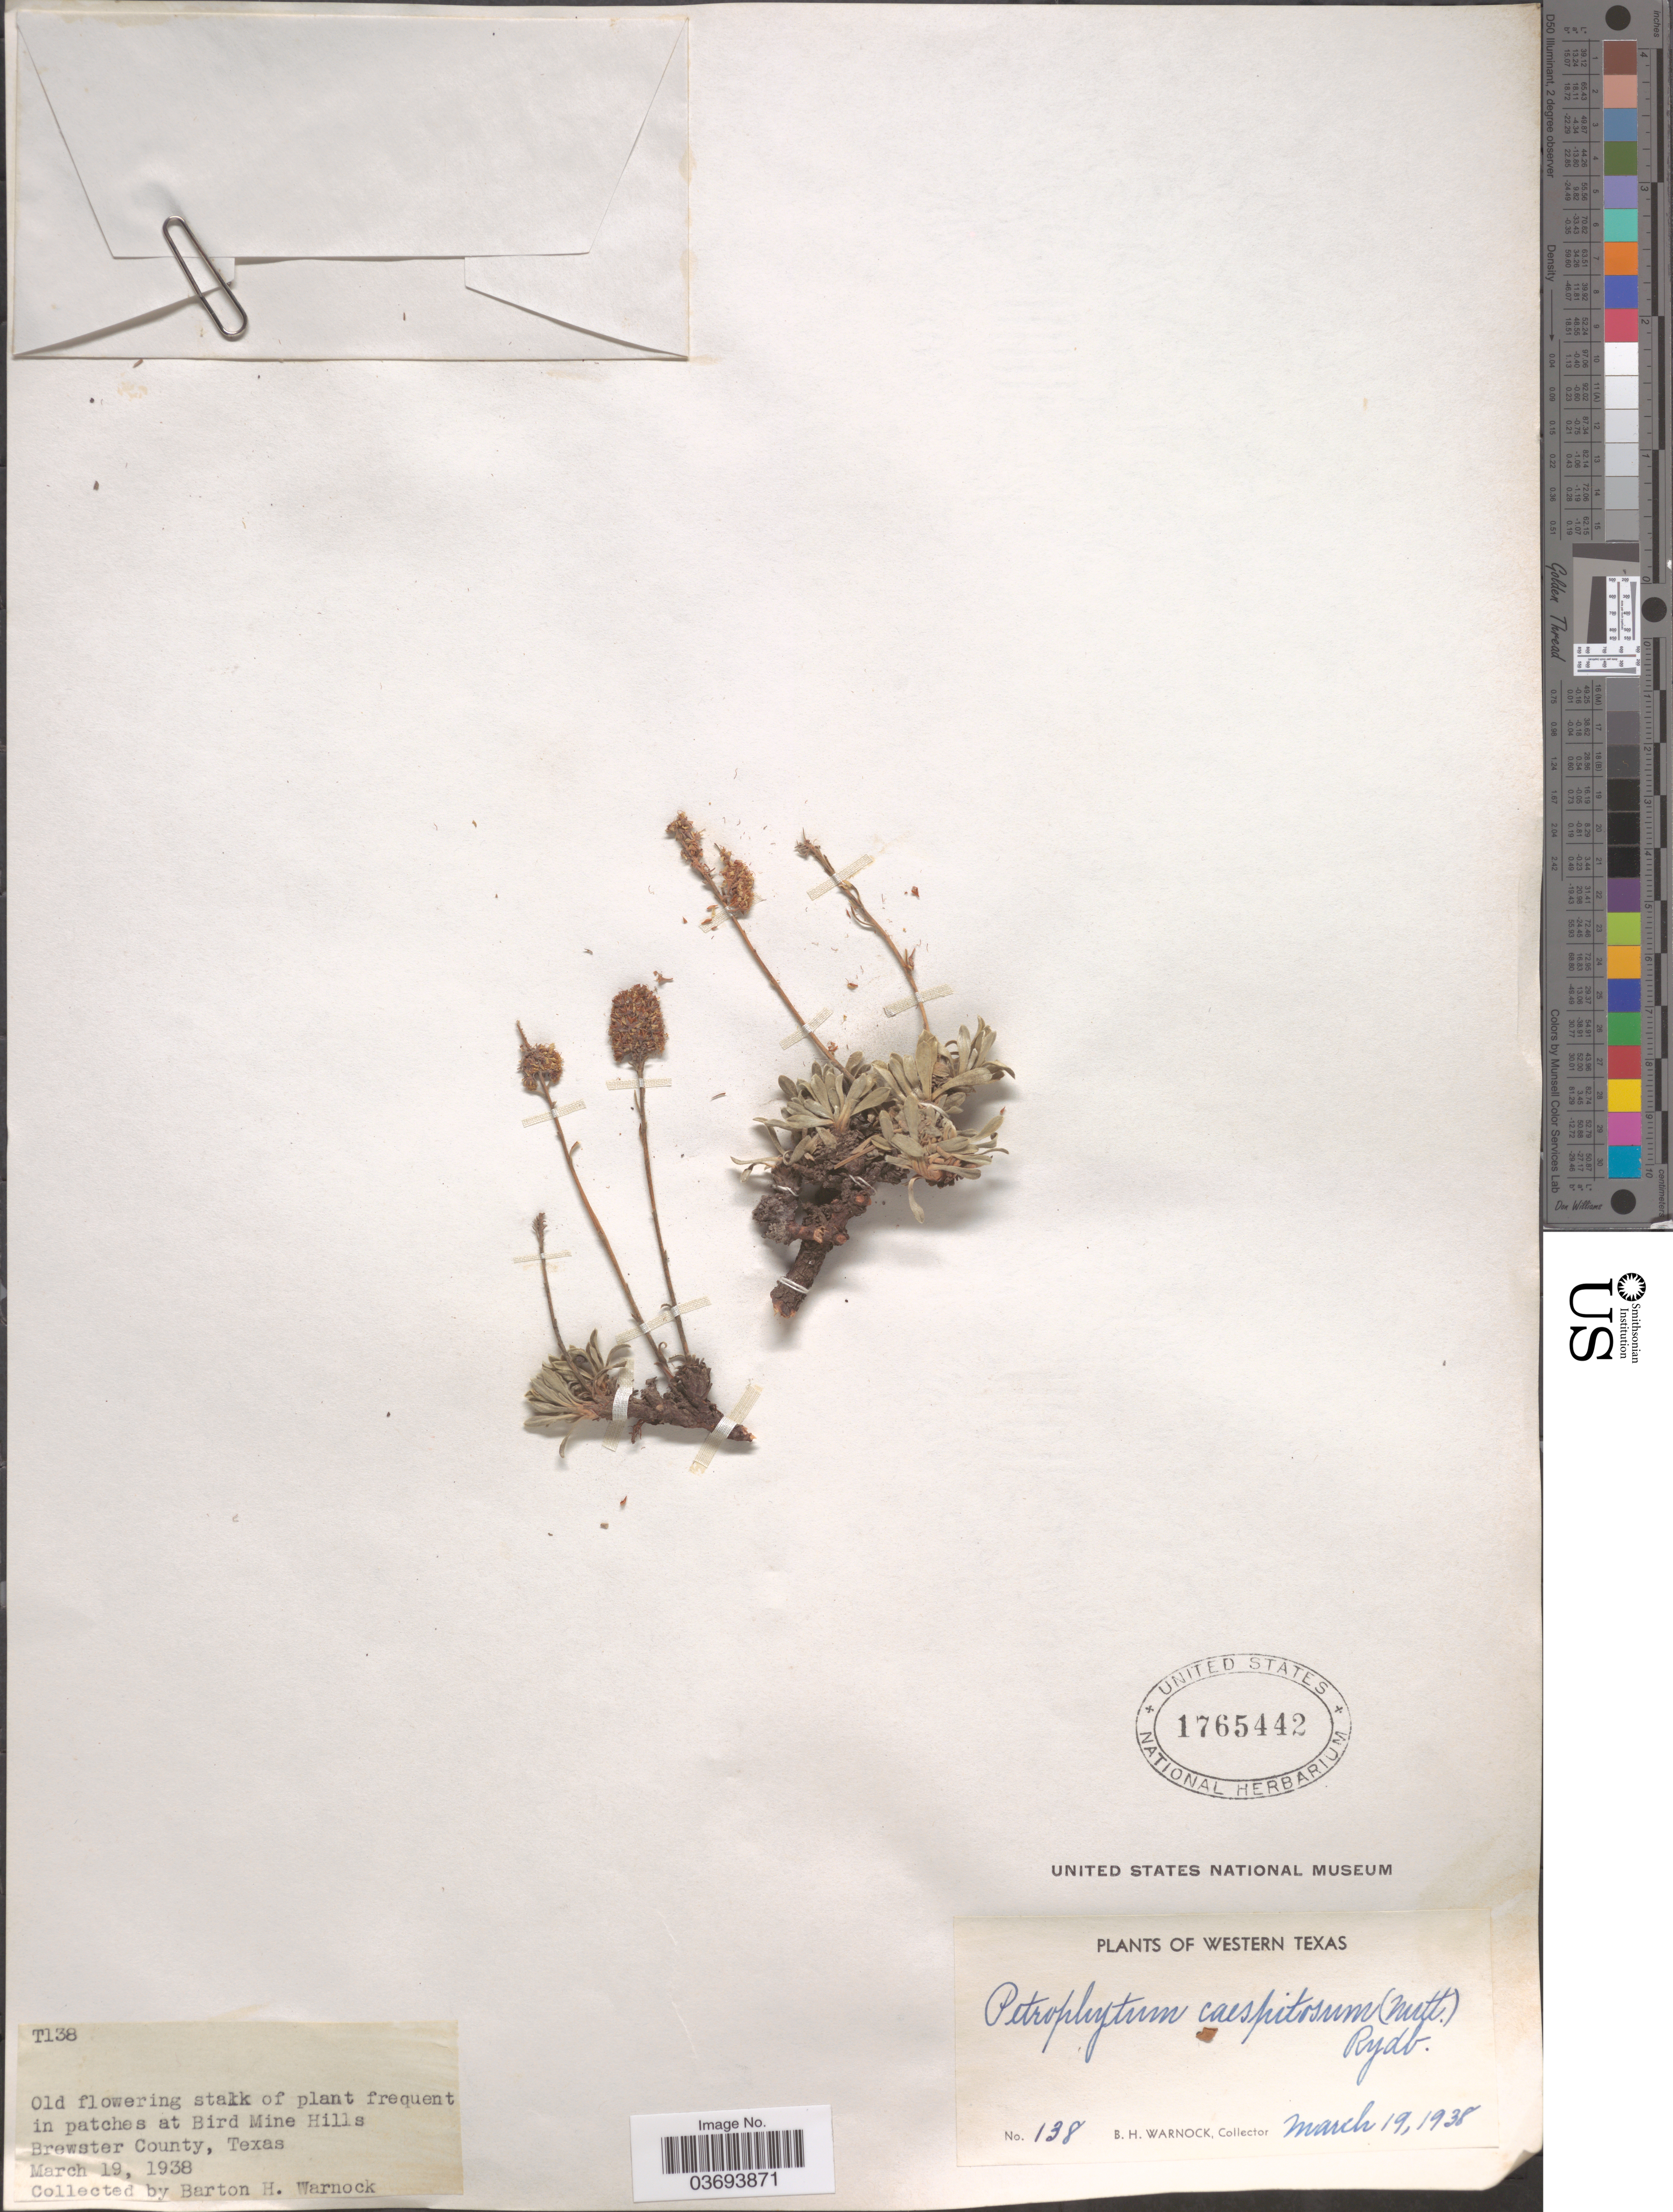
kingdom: Plantae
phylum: Tracheophyta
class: Magnoliopsida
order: Rosales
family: Rosaceae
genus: Petrophytum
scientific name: Petrophytum caespitosum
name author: (Nutt.) Rydb.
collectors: B. H. Warnock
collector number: T138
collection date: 1938-03-19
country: United States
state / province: Texas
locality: Western Texas. At Bird Mine Hills. Brewster County.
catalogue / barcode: US 1765442